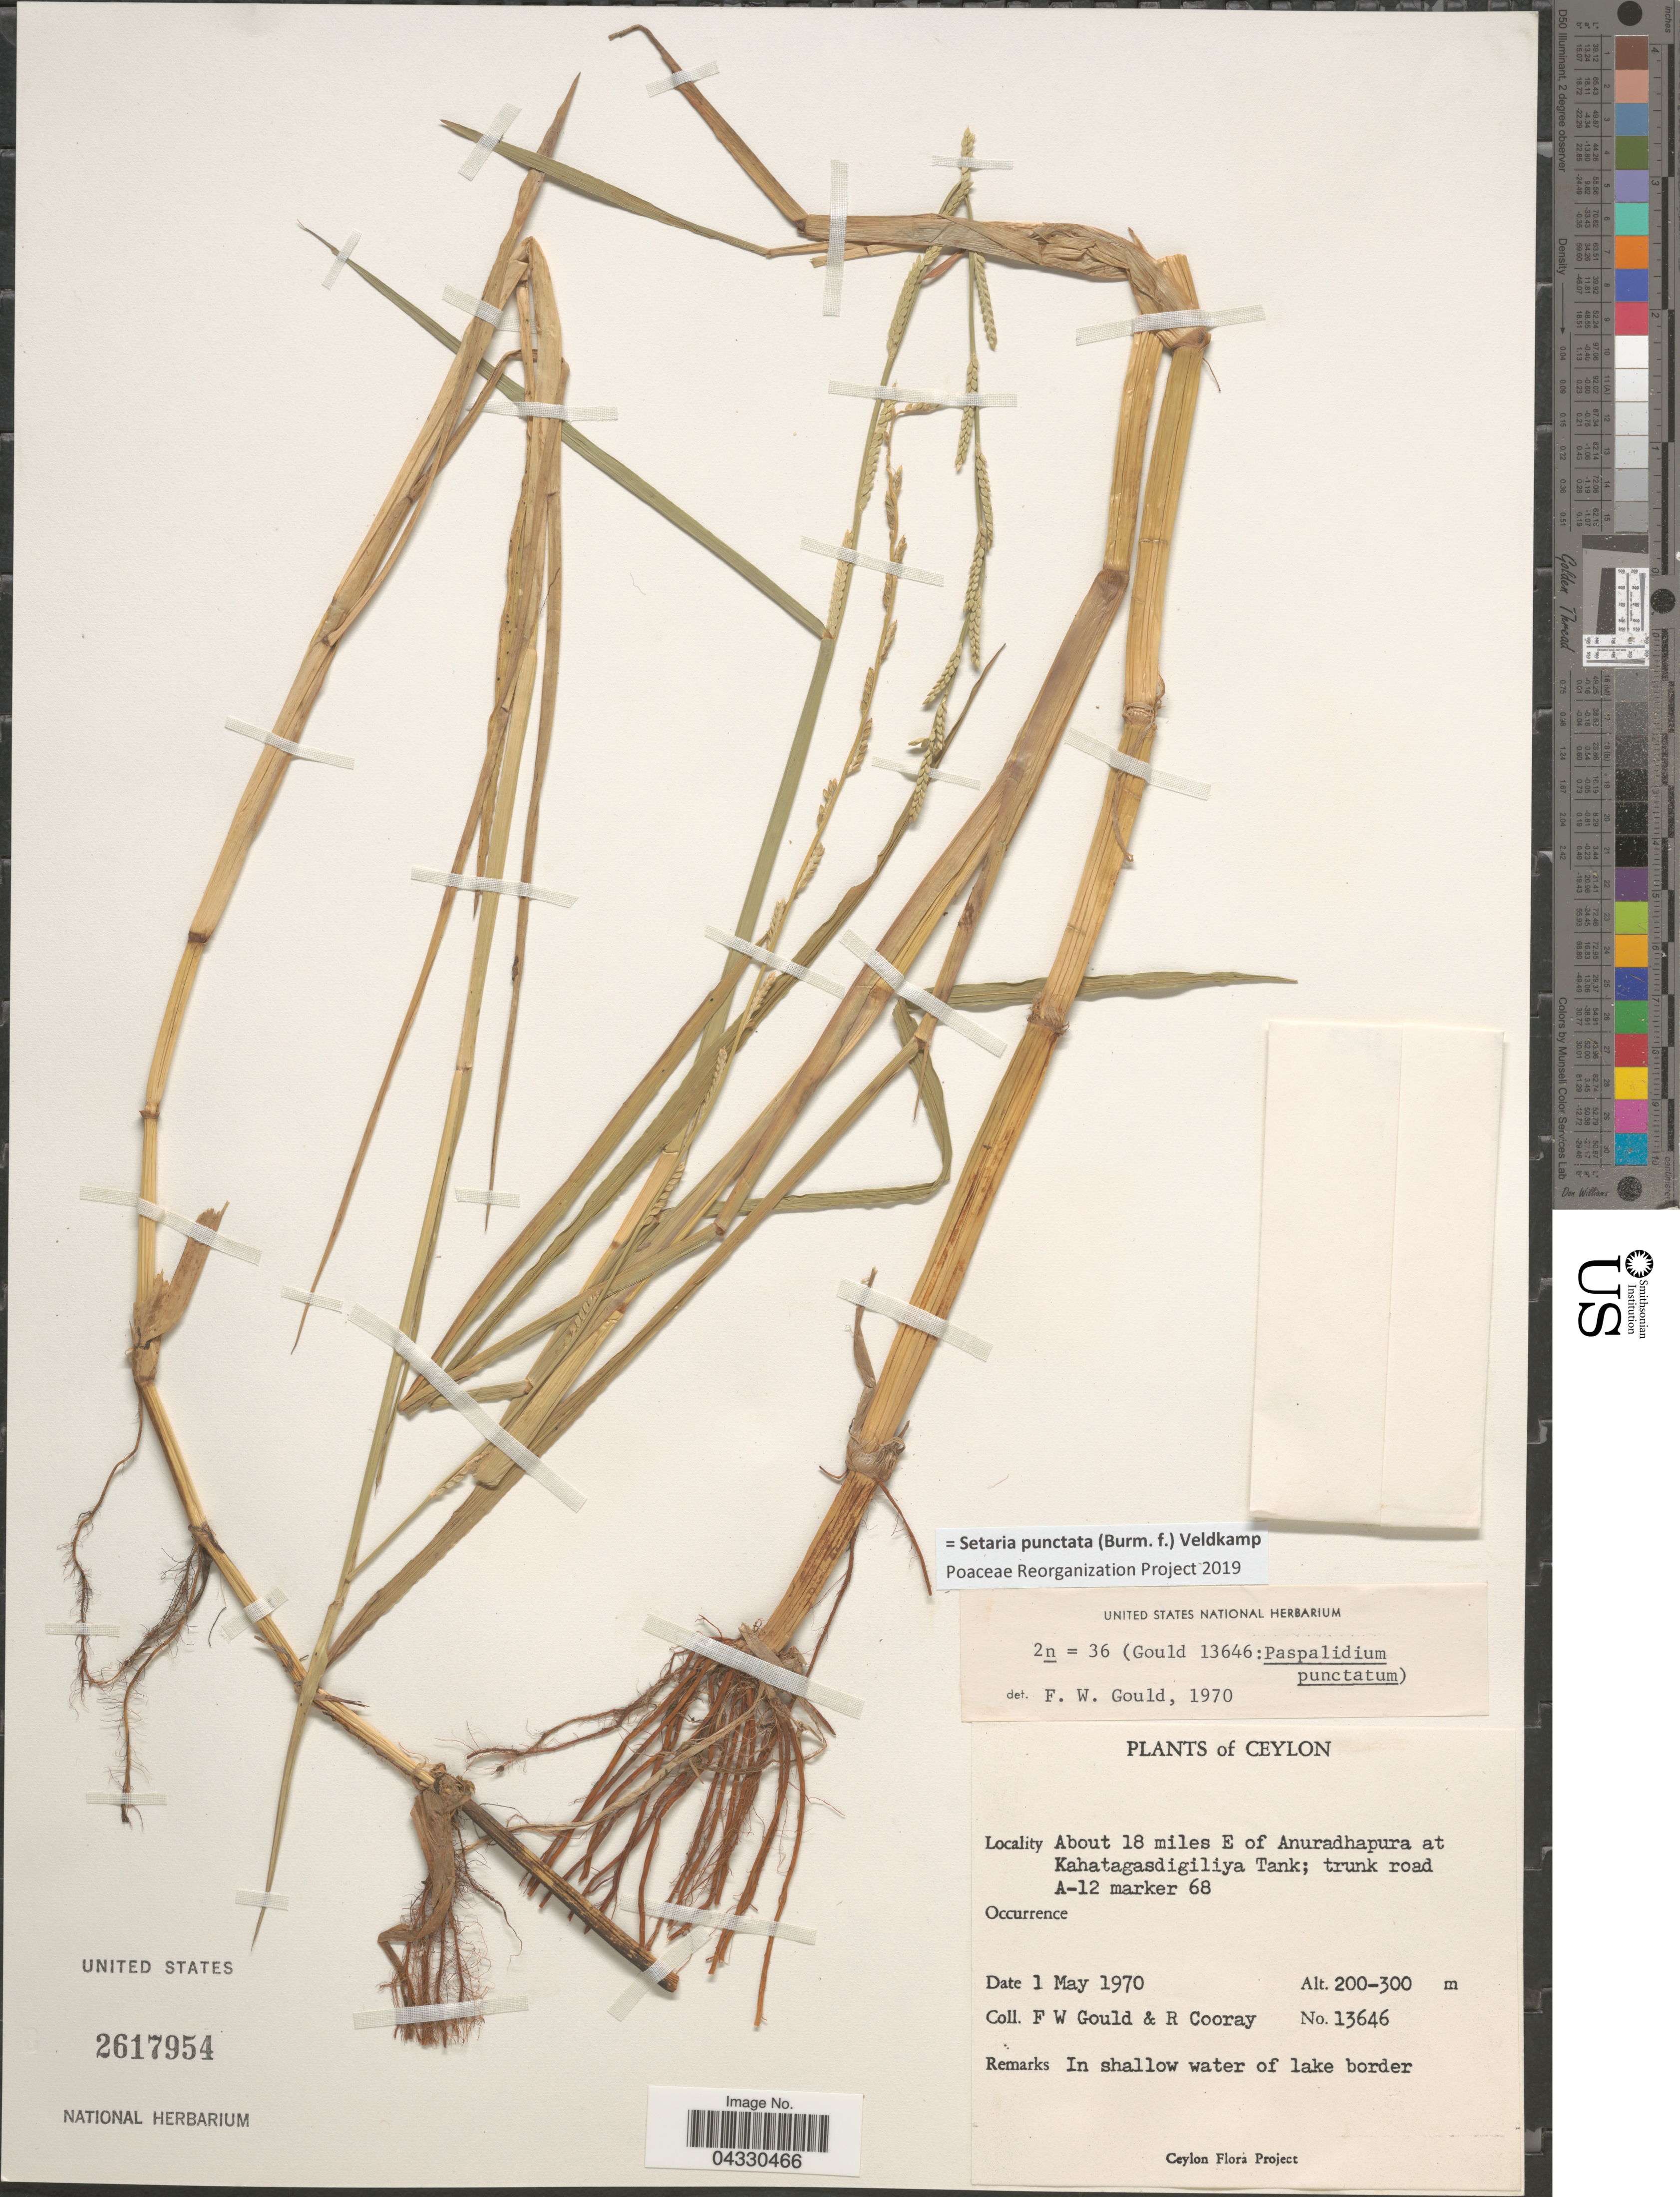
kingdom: Plantae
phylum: Tracheophyta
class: Liliopsida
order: Poales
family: Poaceae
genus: Setaria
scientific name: Setaria punctata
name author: (Burm. f.) Veldkamp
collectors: F. W. Gould & R. Cooray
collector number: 13646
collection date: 1970-05-01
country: Sri Lanka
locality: Ceylon. About 18 miles E of Anuradhapura at Kahatagasdigiliya Tank; trunk road A-12 marker 68. In shallow water of lake border.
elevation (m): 200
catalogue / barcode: US 2617954